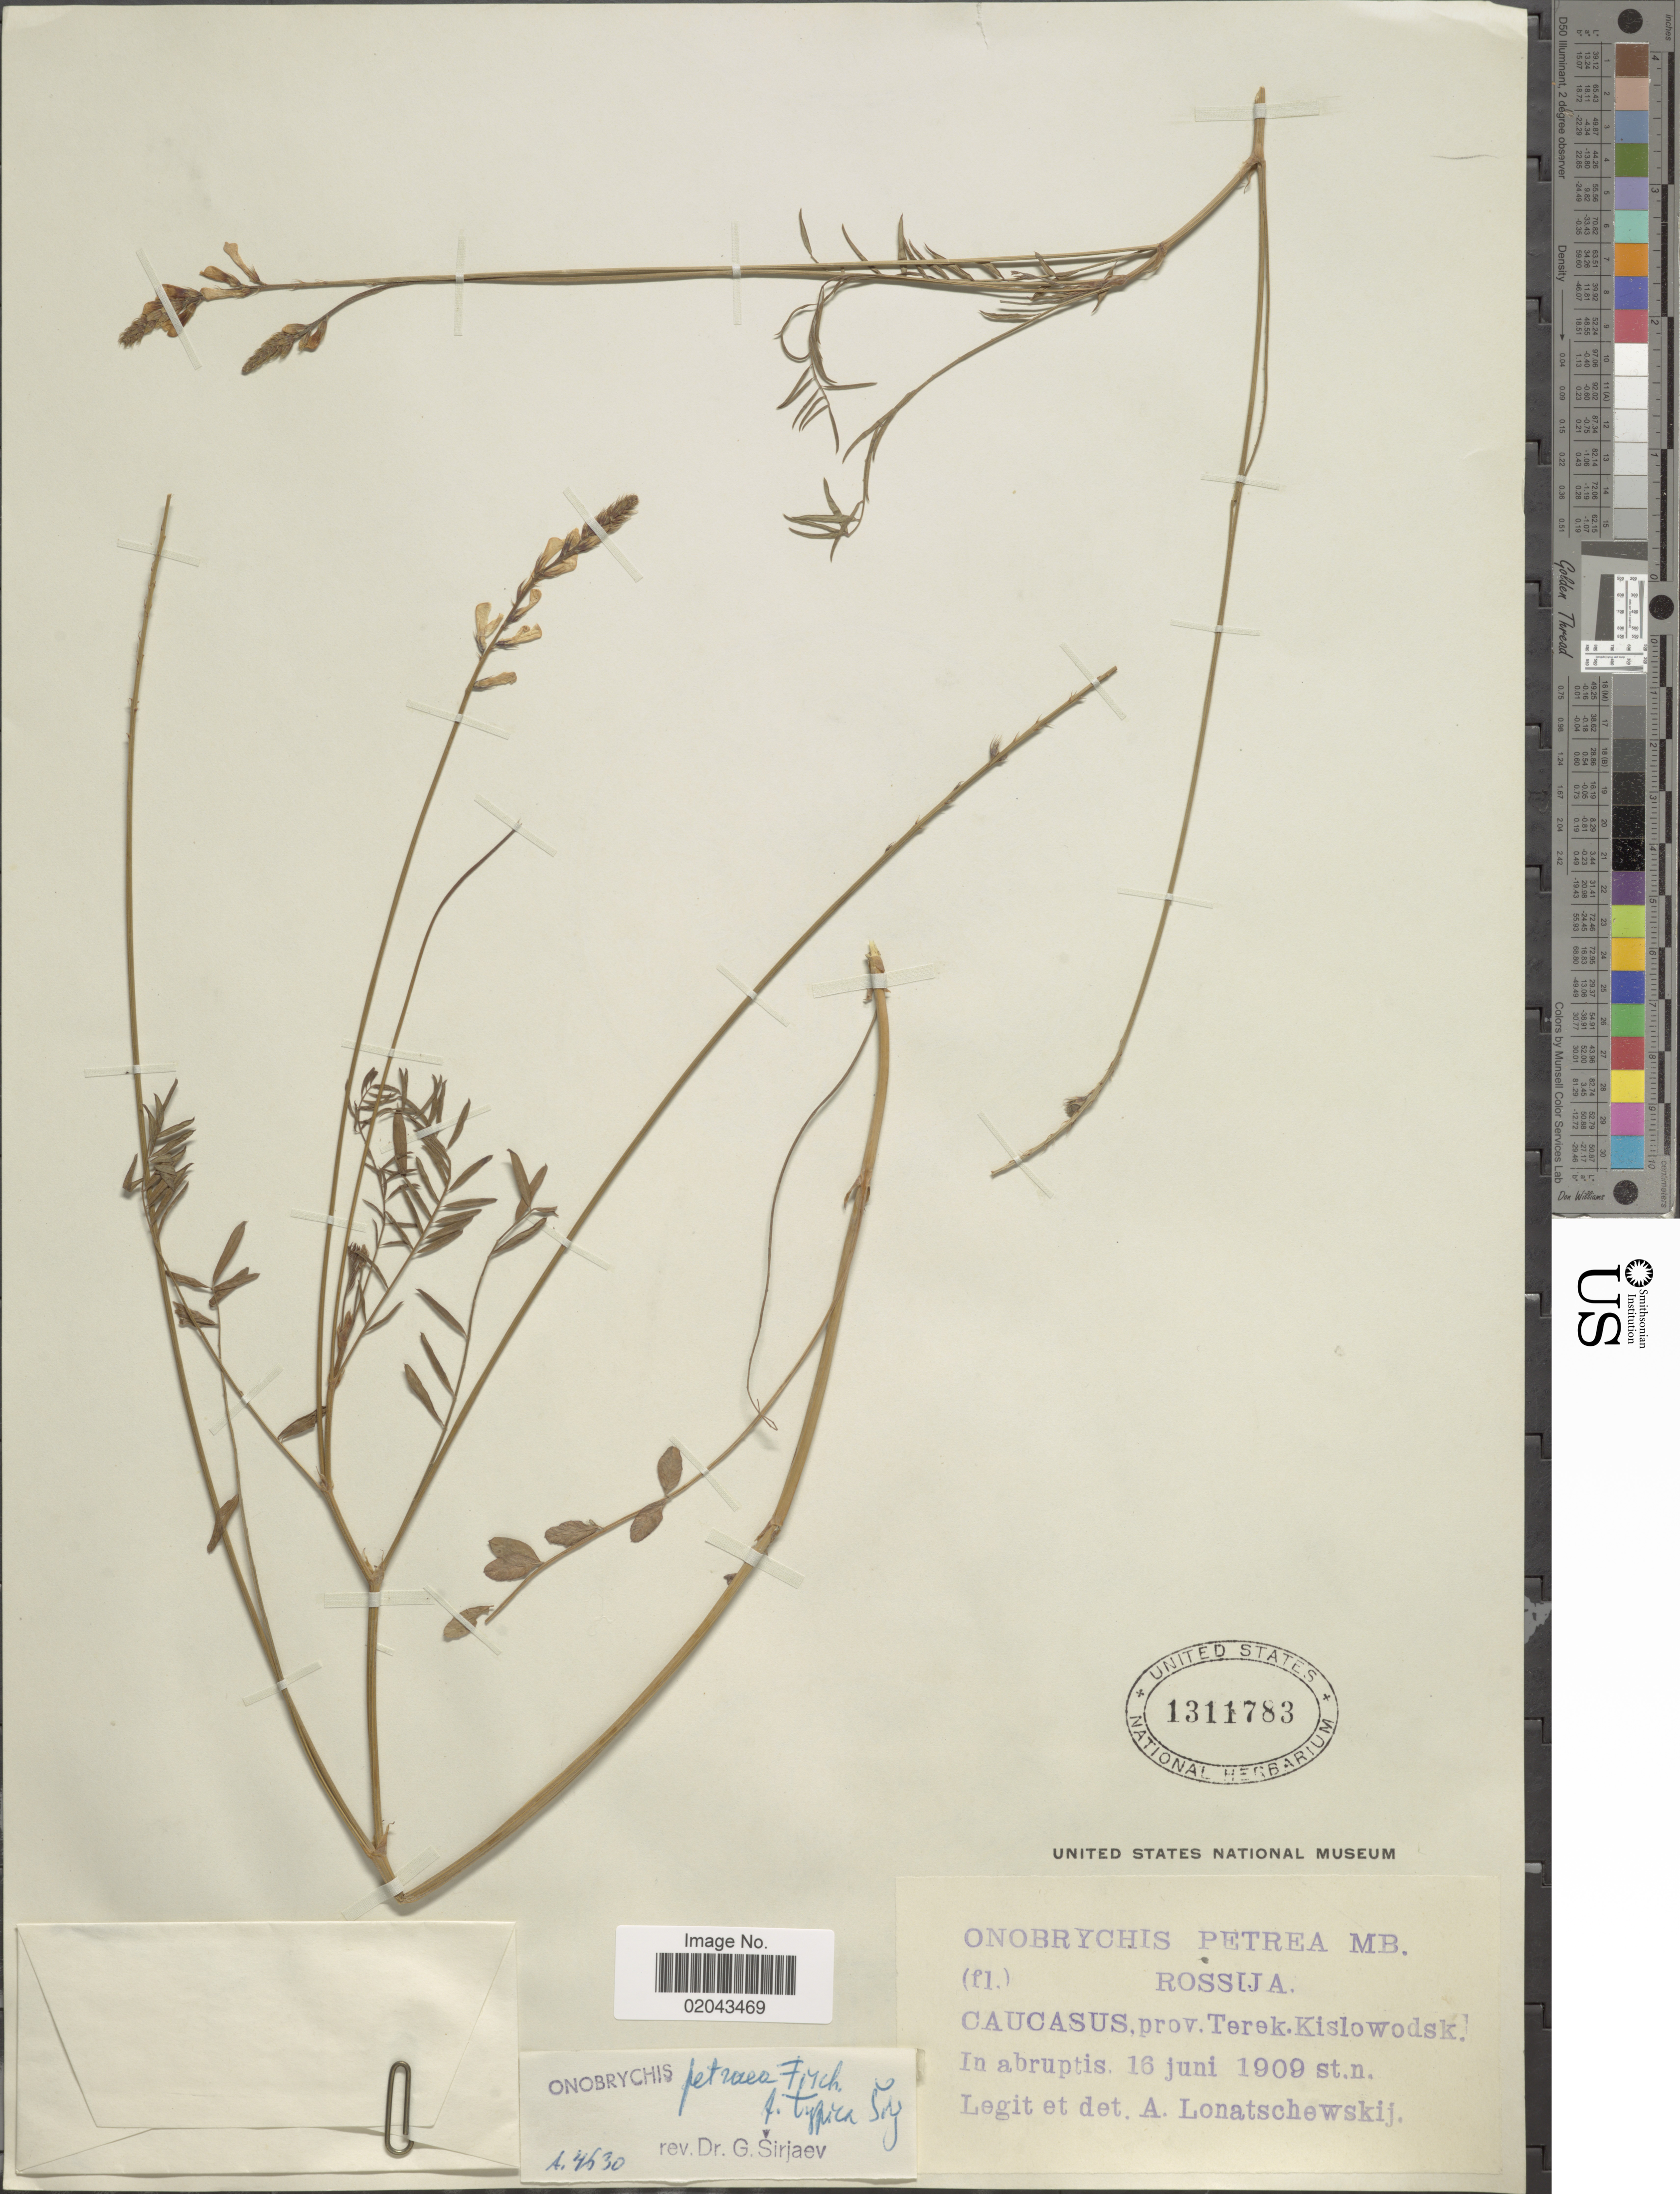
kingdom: Plantae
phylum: Tracheophyta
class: Magnoliopsida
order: Fabales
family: Fabaceae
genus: Onobrychis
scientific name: Onobrychis petraea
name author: (Willd.) Fisch.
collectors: A. Lonatschewskij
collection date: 1909-06-16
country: Russian Federation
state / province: Stavropol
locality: Caucasus, prov. Terek, Kislowodsk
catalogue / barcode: US 1311783